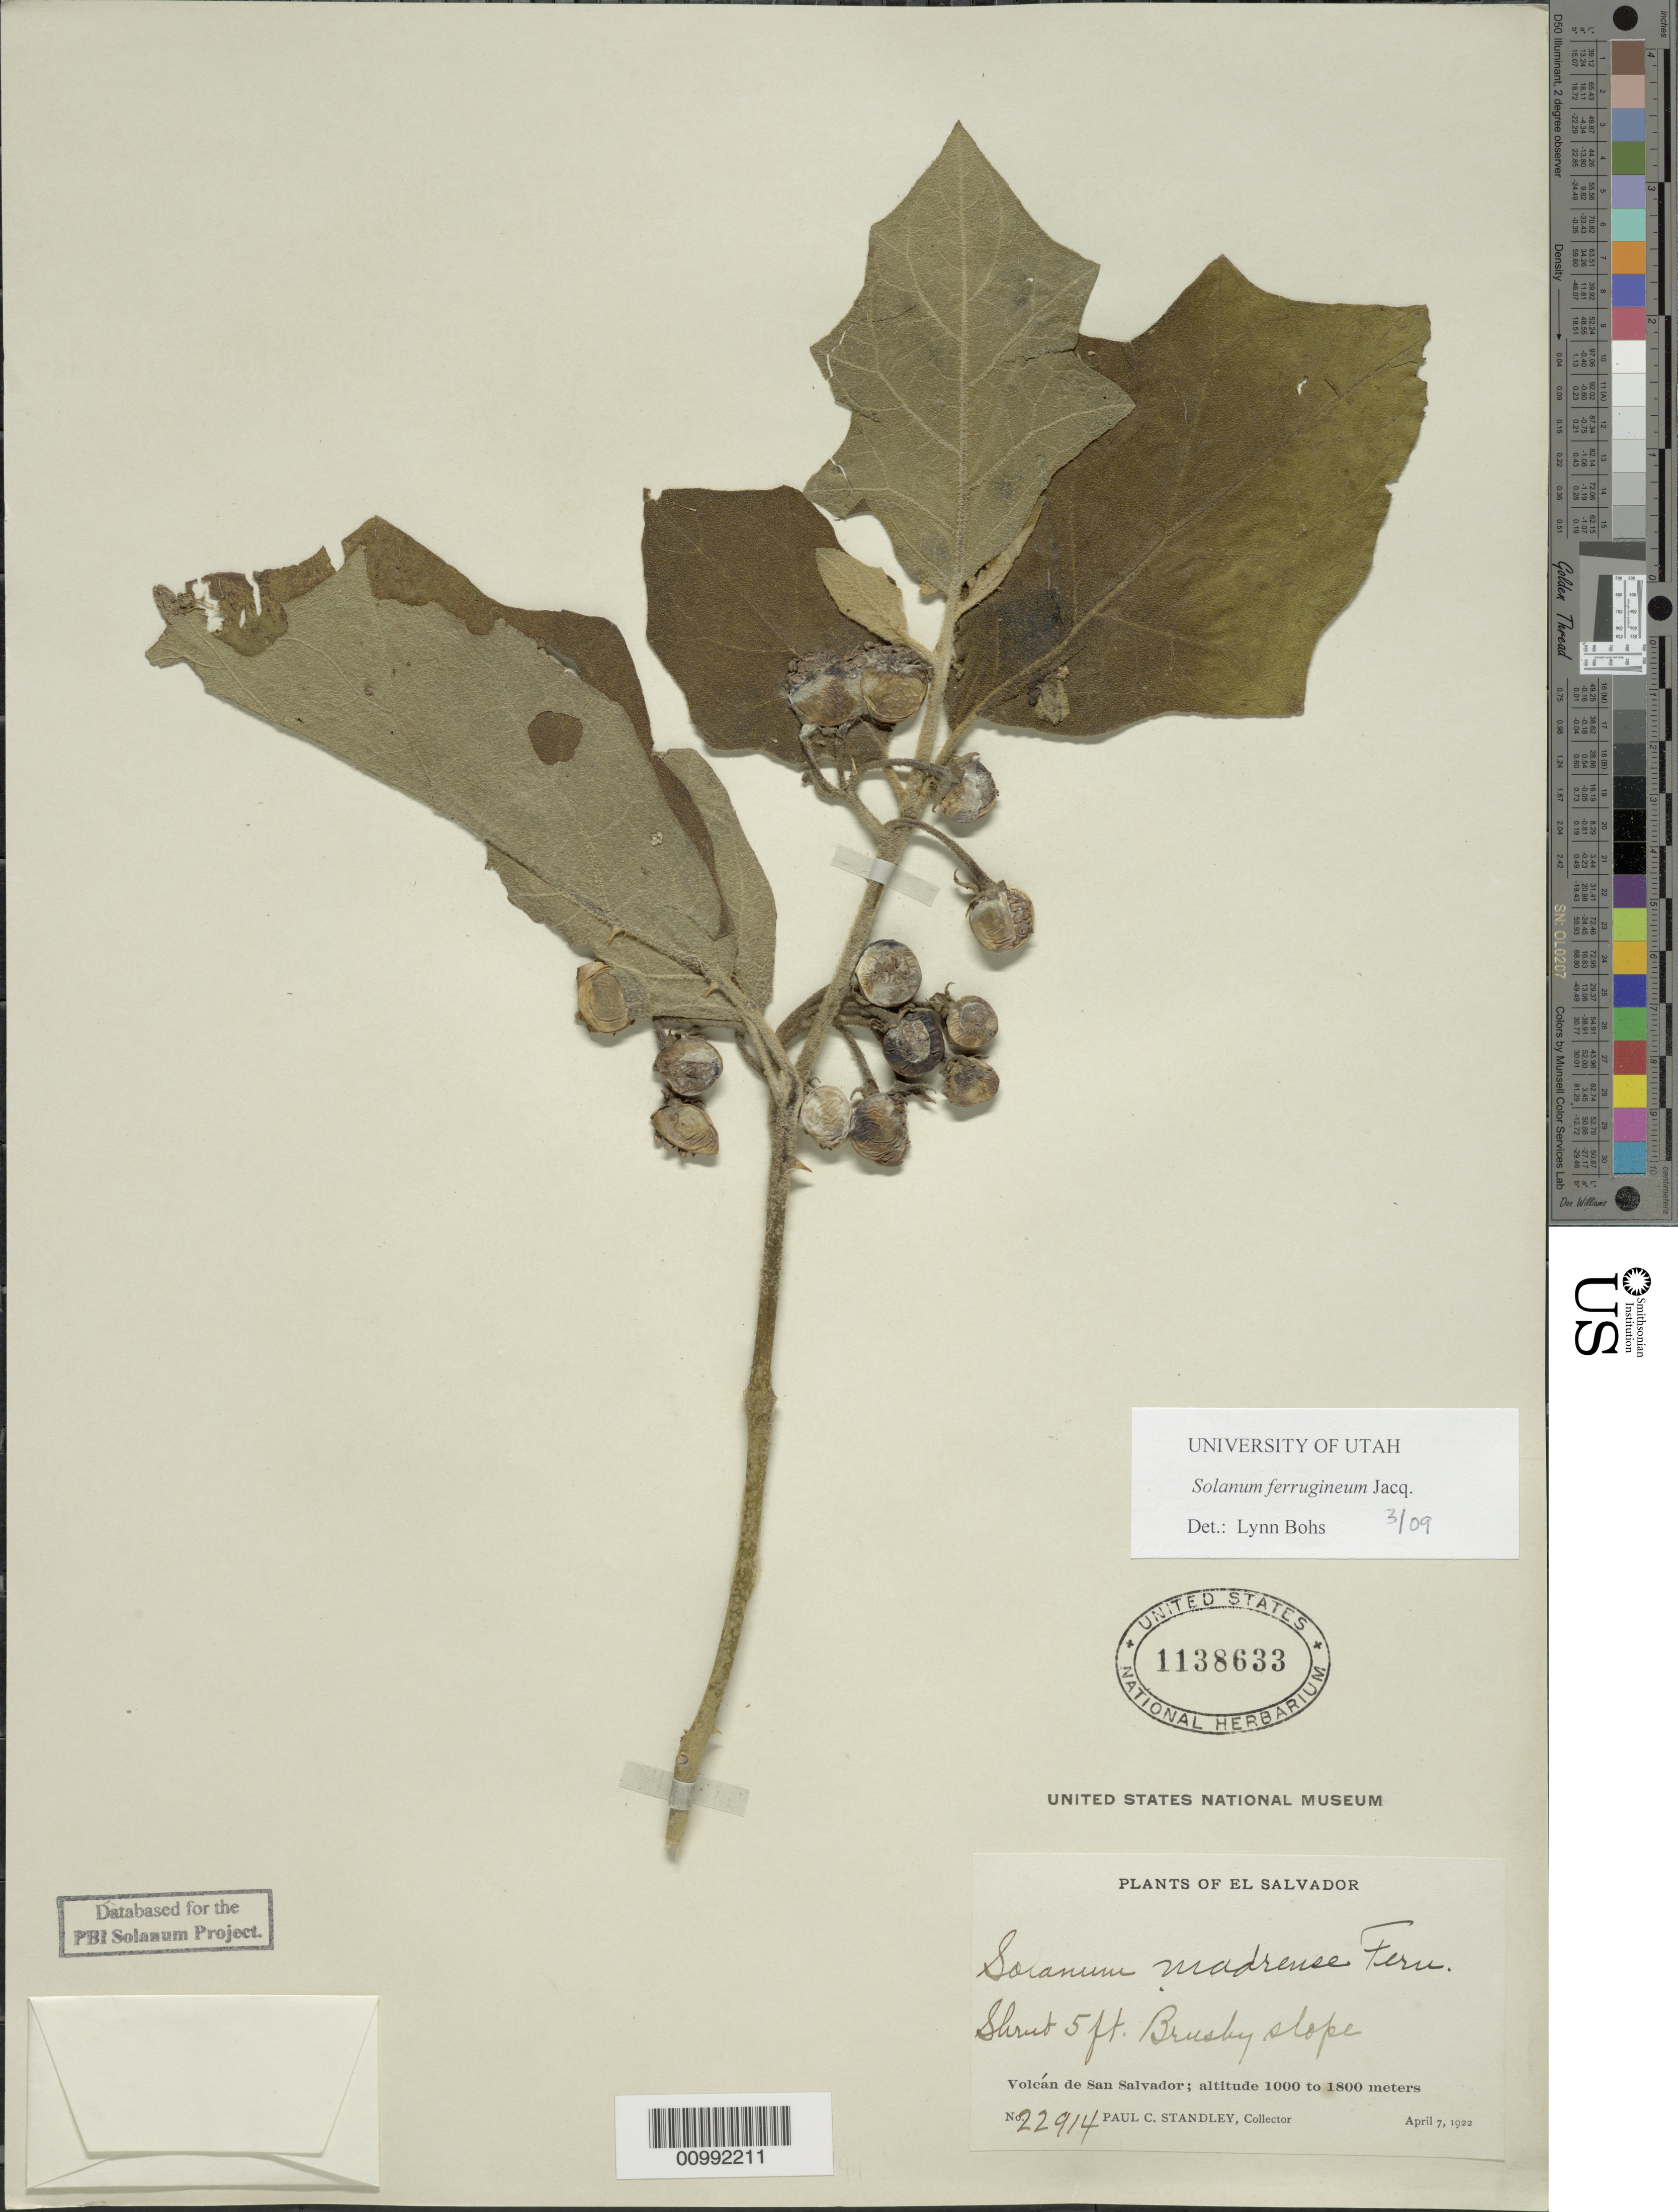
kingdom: Plantae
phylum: Tracheophyta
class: Magnoliopsida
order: Solanales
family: Solanaceae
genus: Solanum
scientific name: Solanum ferrugineum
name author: Jacq.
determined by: Bohs, L. A.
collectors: P. C. Standley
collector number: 22914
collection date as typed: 7 Apr 1922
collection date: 1922-04-07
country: El Salvador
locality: Volcán de San Salvador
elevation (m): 1000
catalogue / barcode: US 1138633